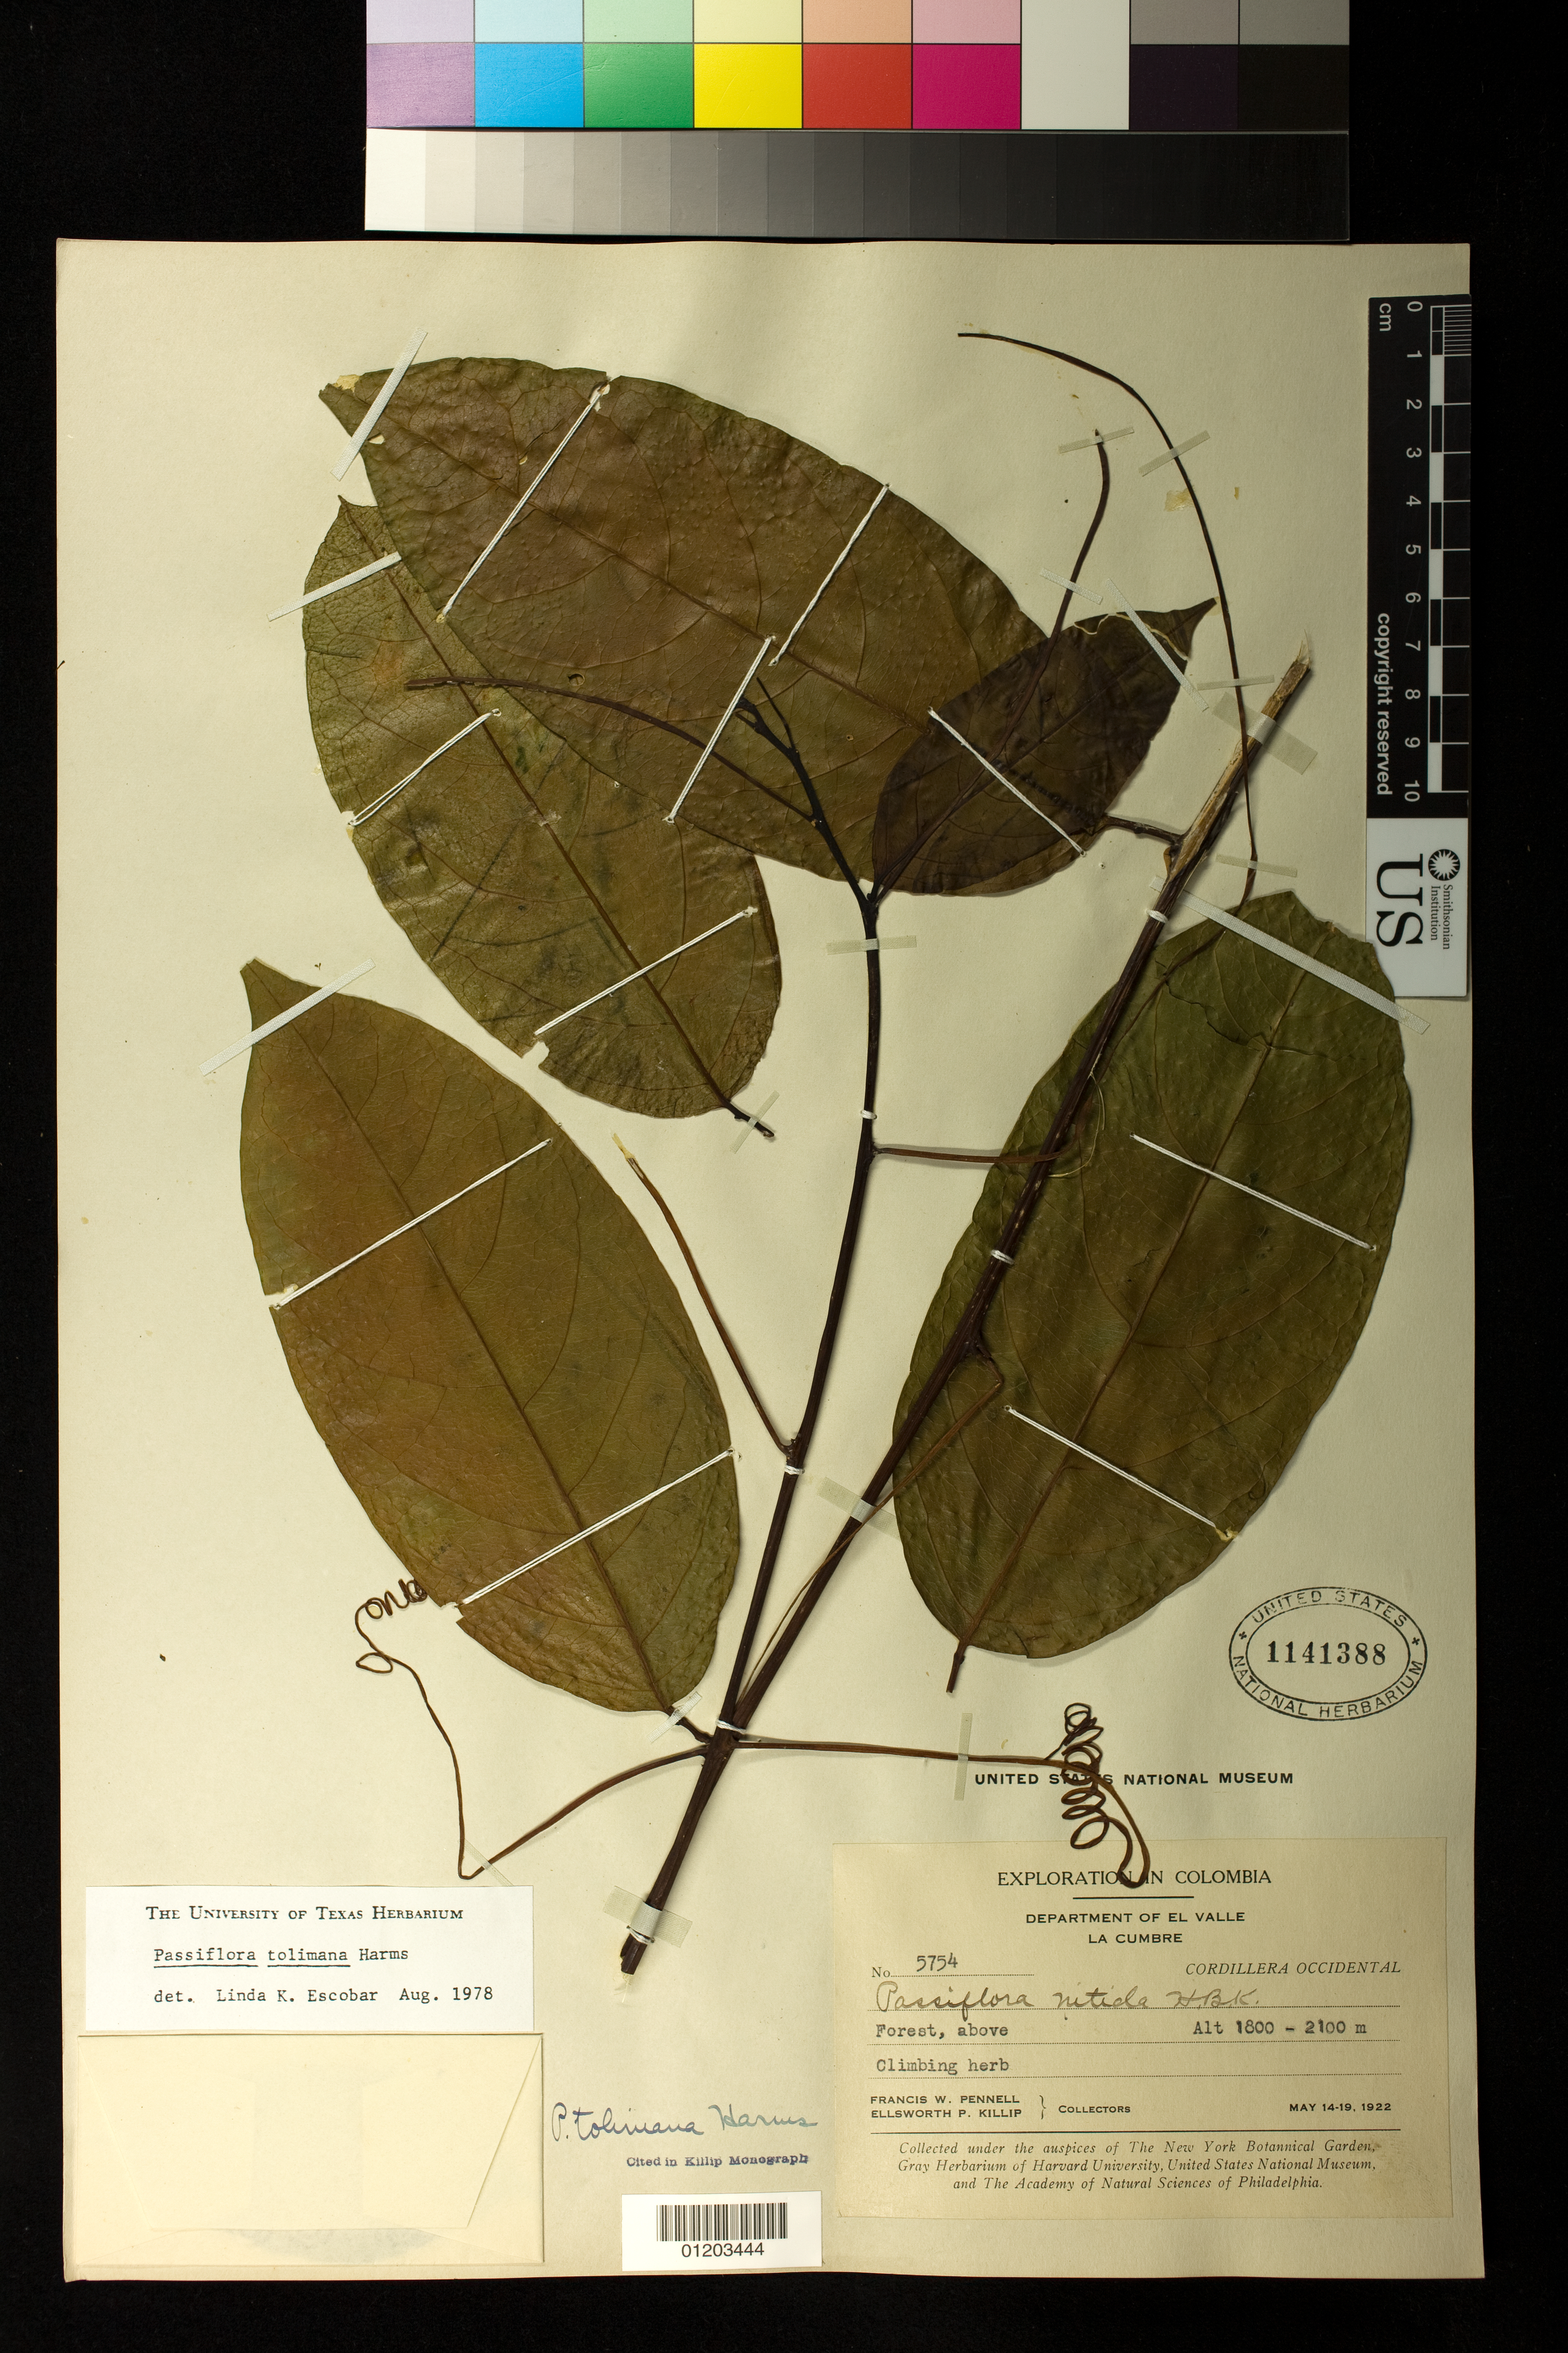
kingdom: Plantae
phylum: Tracheophyta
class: Magnoliopsida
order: Malpighiales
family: Passifloraceae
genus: Passiflora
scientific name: Passiflora tolimana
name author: Harms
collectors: F. W. Pennell & E. P. Killip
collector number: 5754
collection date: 1922-05-14/1922-05-19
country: Colombia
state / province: Valle del Cauca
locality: La Cumbre.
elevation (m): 1800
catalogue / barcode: US 1141388